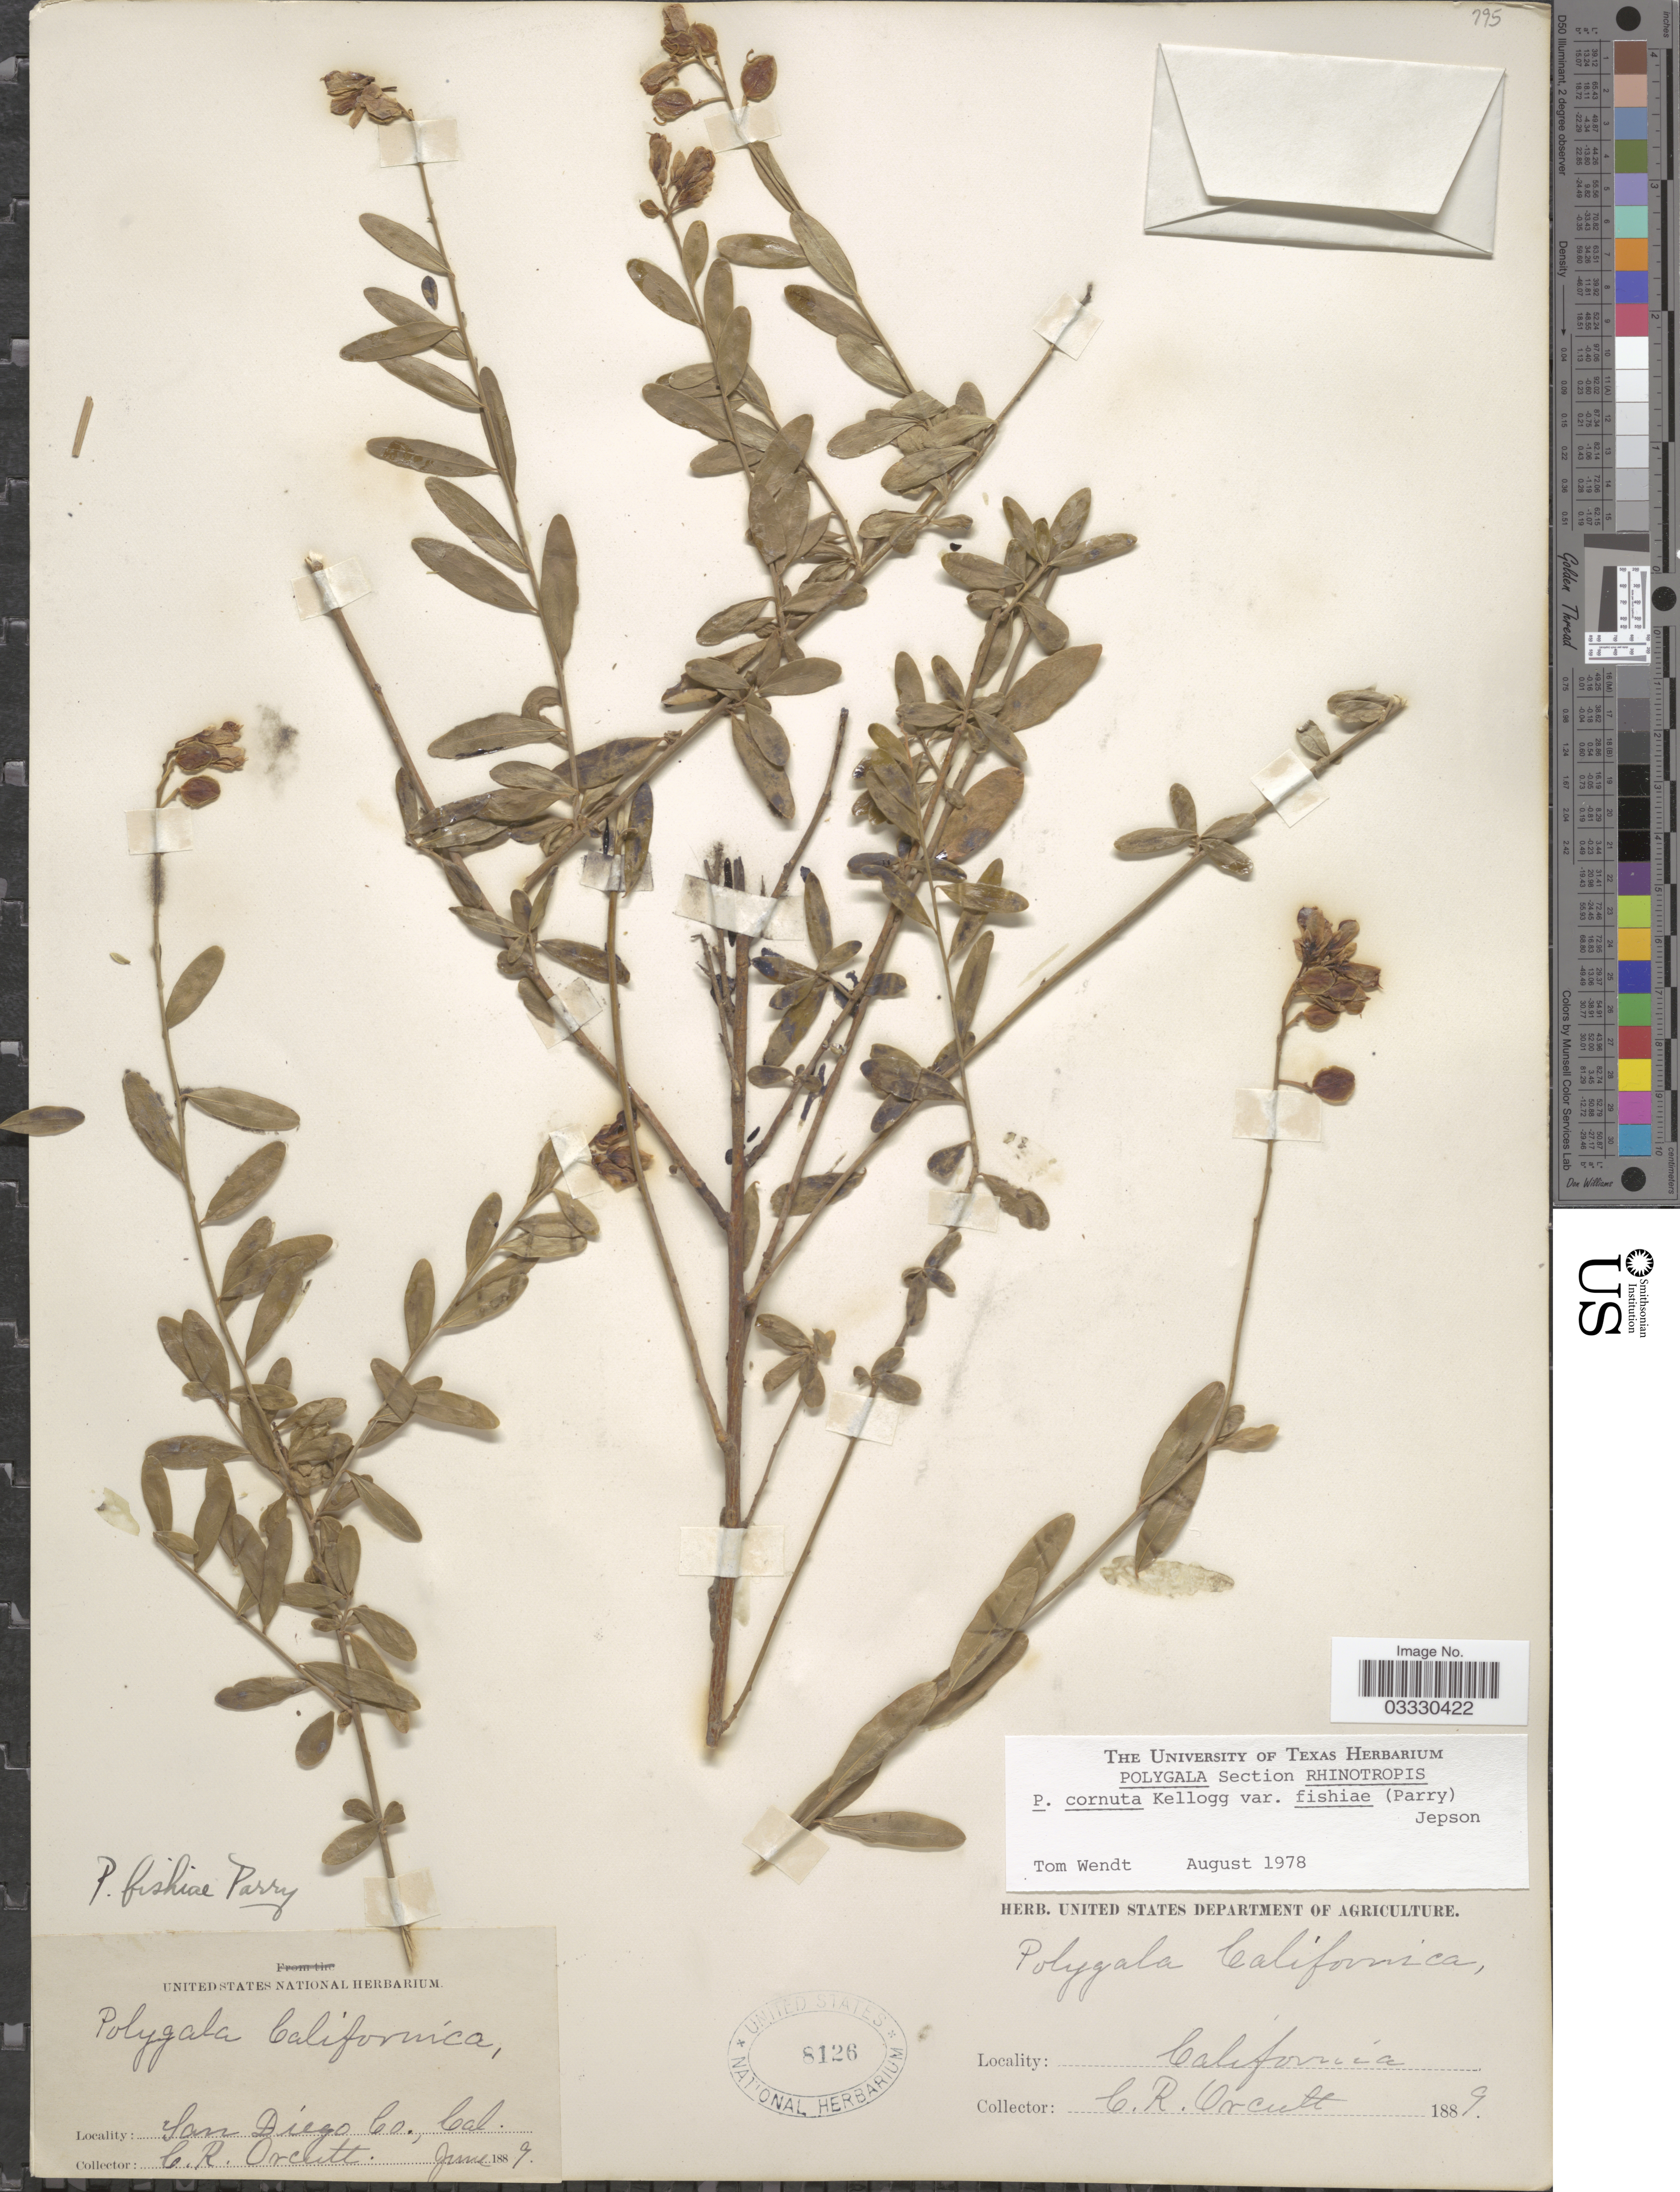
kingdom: Plantae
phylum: Tracheophyta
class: Magnoliopsida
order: Fabales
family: Polygalaceae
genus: Rhinotropis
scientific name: Rhinotropis cornuta var. fishiae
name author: (Parry) J.R. Abbott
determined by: Strong, Mark T., (BOT), Smithsonian Institution - National Museum of Natural History (UNITED STATES)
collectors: C. R. Orcutt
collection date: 1889-06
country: United States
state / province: California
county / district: San Diego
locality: San Diego Co.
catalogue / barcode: US 8126